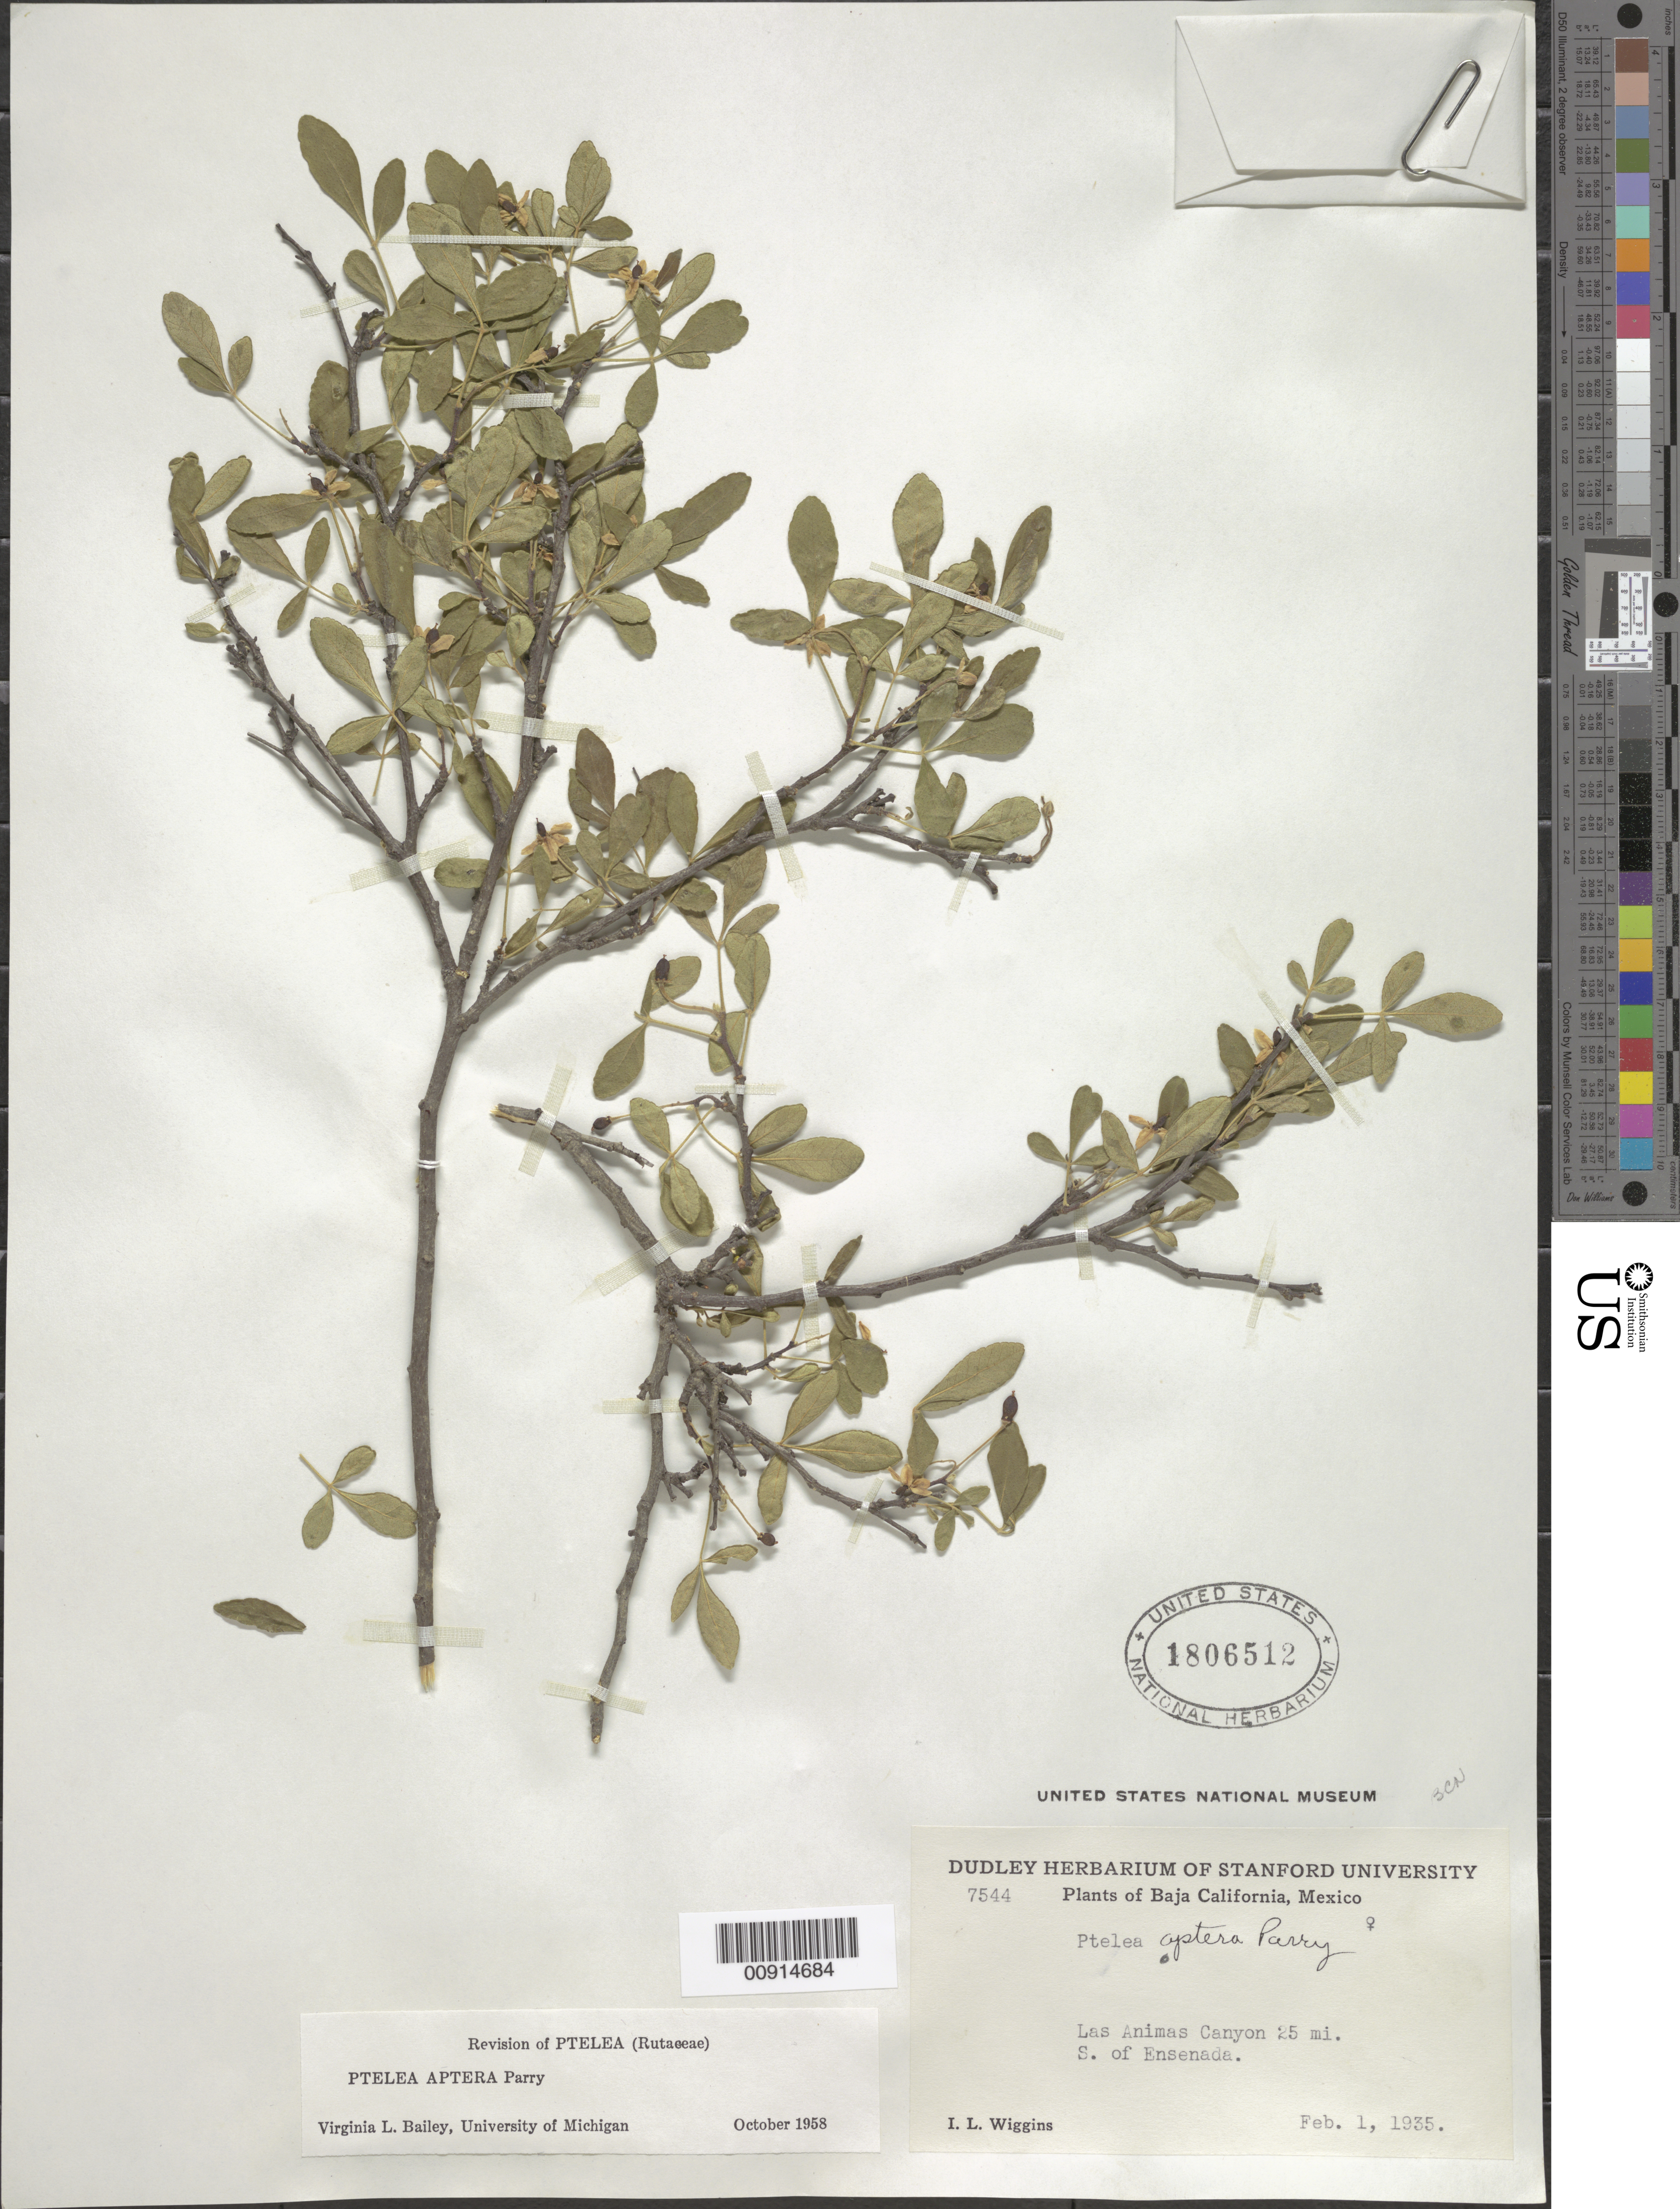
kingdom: Plantae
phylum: Tracheophyta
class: Magnoliopsida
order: Sapindales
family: Rutaceae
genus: Ptelea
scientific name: Ptelea aptera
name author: Parry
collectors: I. L. Wiggins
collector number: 7544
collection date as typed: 01 Feb 1935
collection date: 1935-02-01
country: Mexico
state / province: Baja California Norte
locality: Las Animas Canyon 25 mi. S of Ensenada, Baja California.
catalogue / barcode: US 1806512